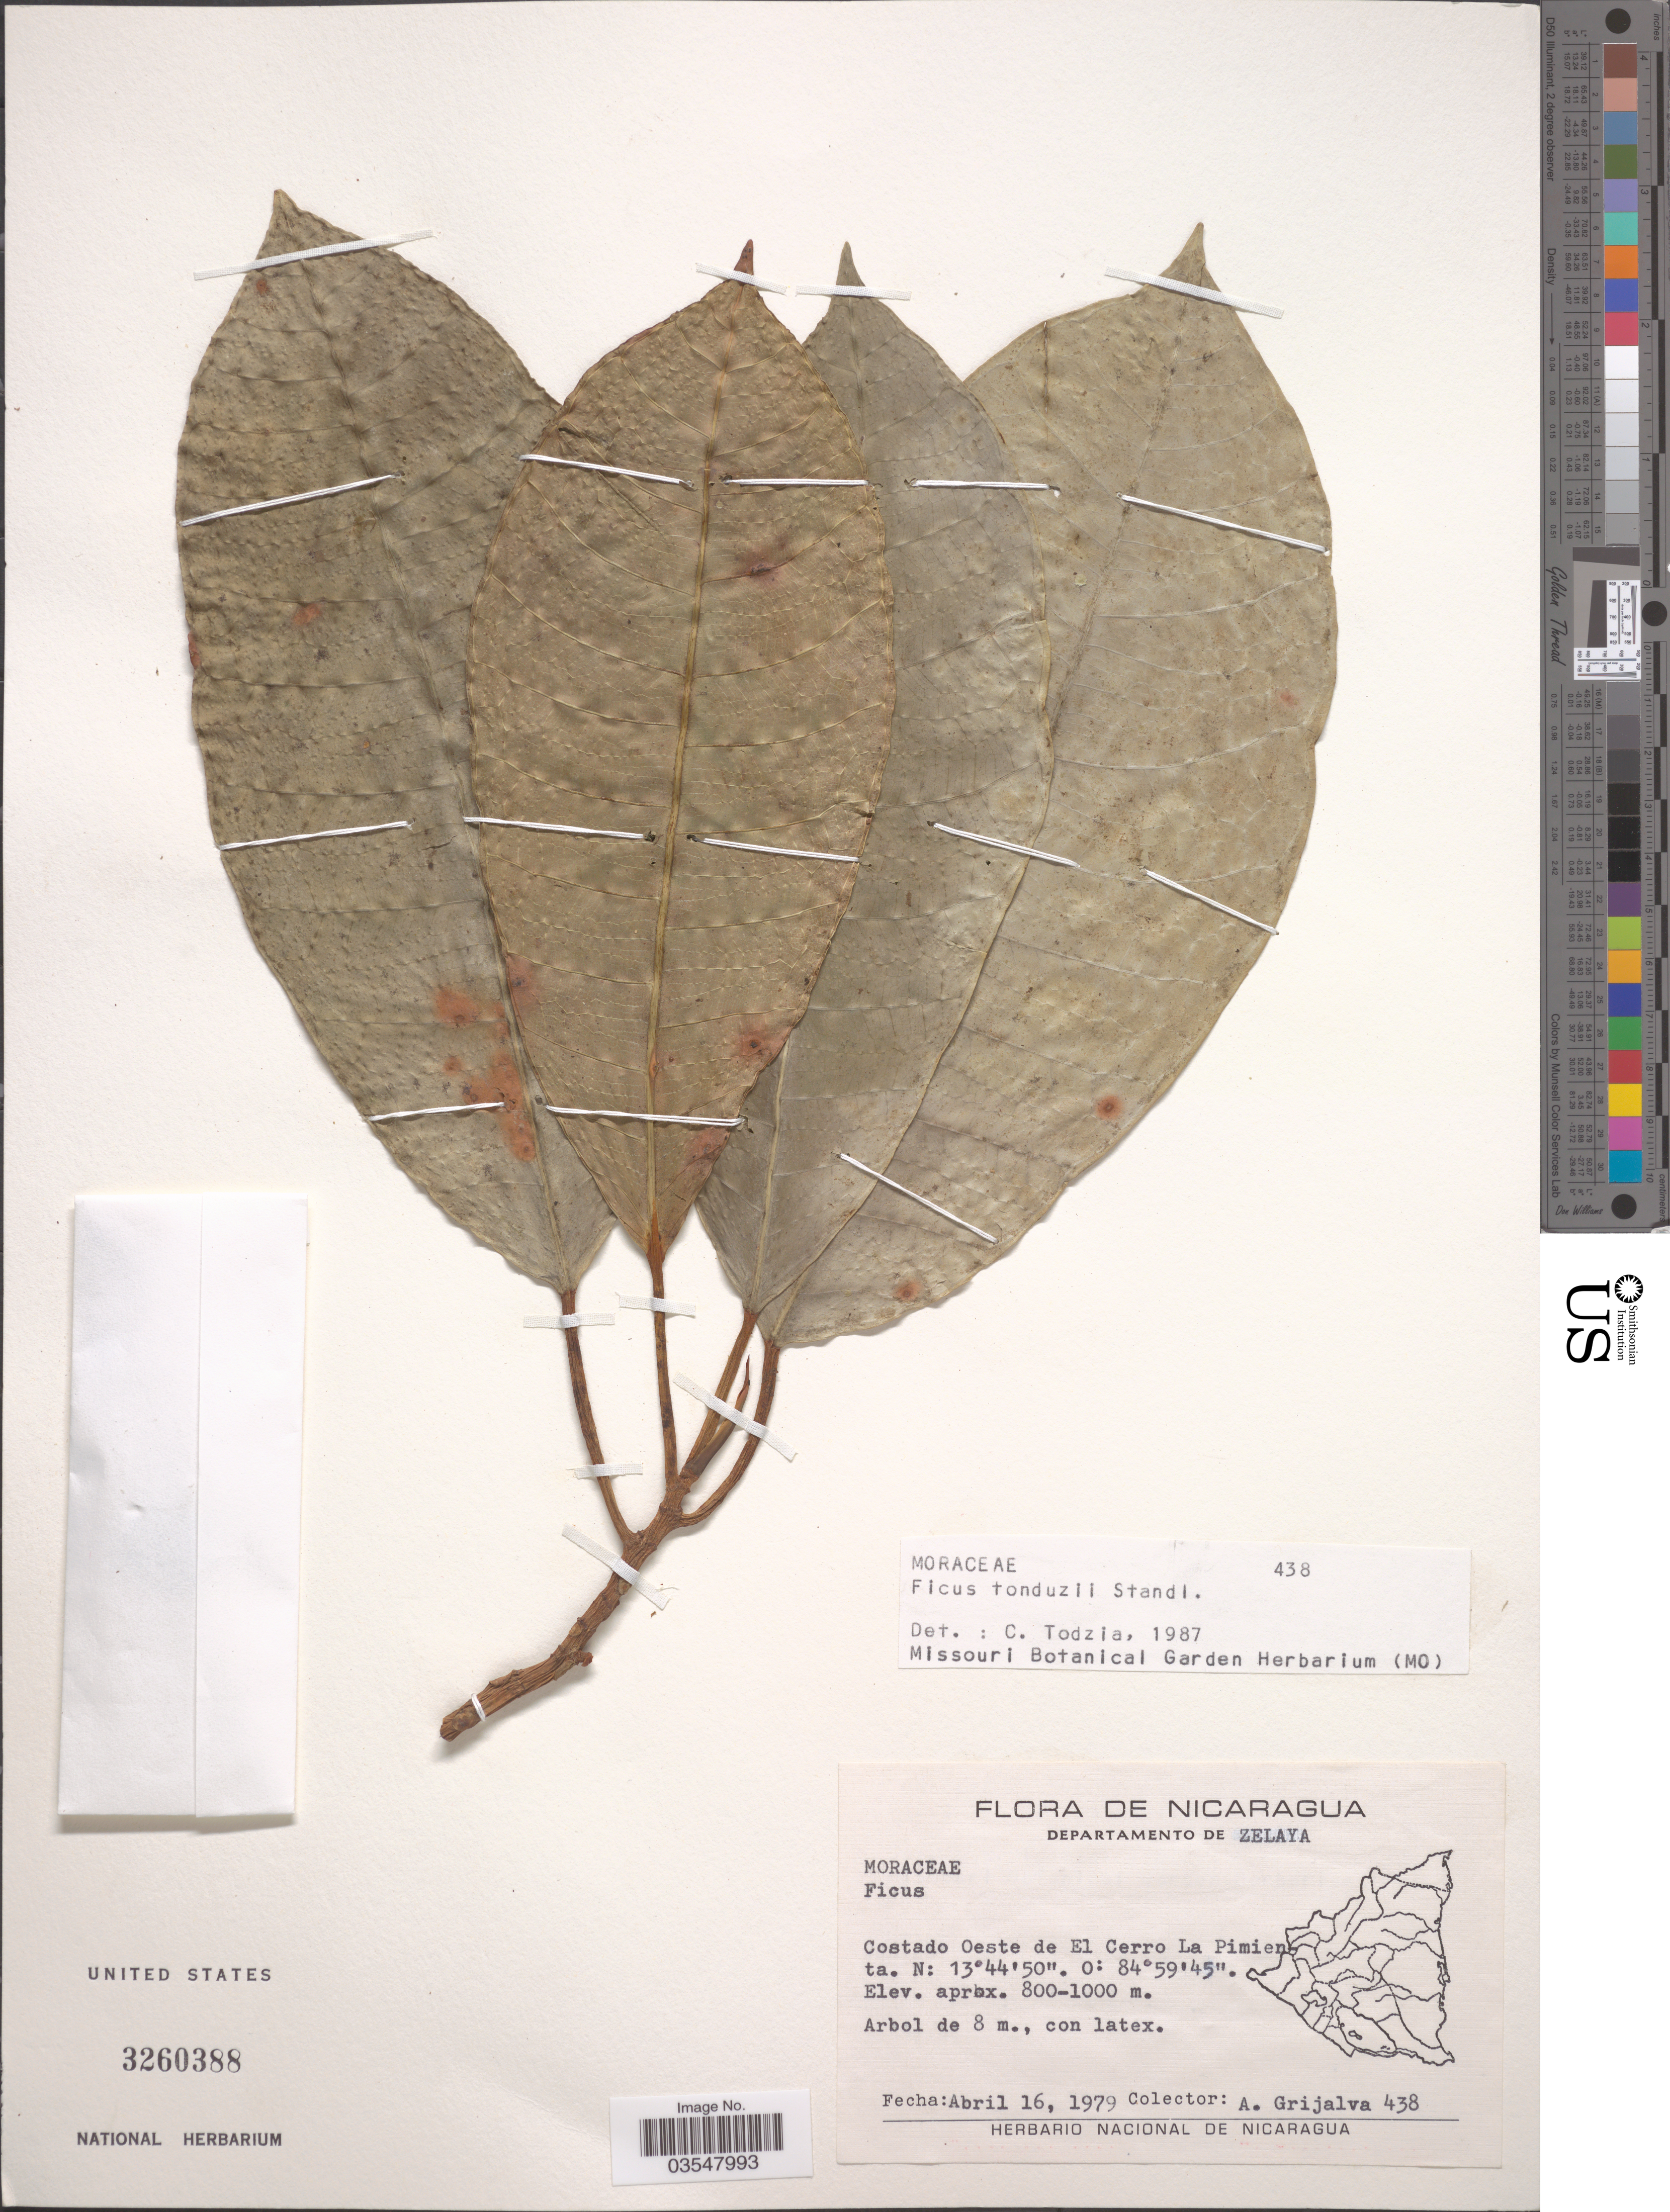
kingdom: Plantae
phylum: Tracheophyta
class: Magnoliopsida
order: Rosales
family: Moraceae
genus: Ficus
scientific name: Ficus tonduzii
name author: Standl.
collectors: A. Grijalva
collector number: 438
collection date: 1979-04-16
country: Nicaragua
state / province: Atlántico Norte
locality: Departamento de Zelaya. Costado Oeste de El Cerro La Pimienta.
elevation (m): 800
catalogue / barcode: US 3260388